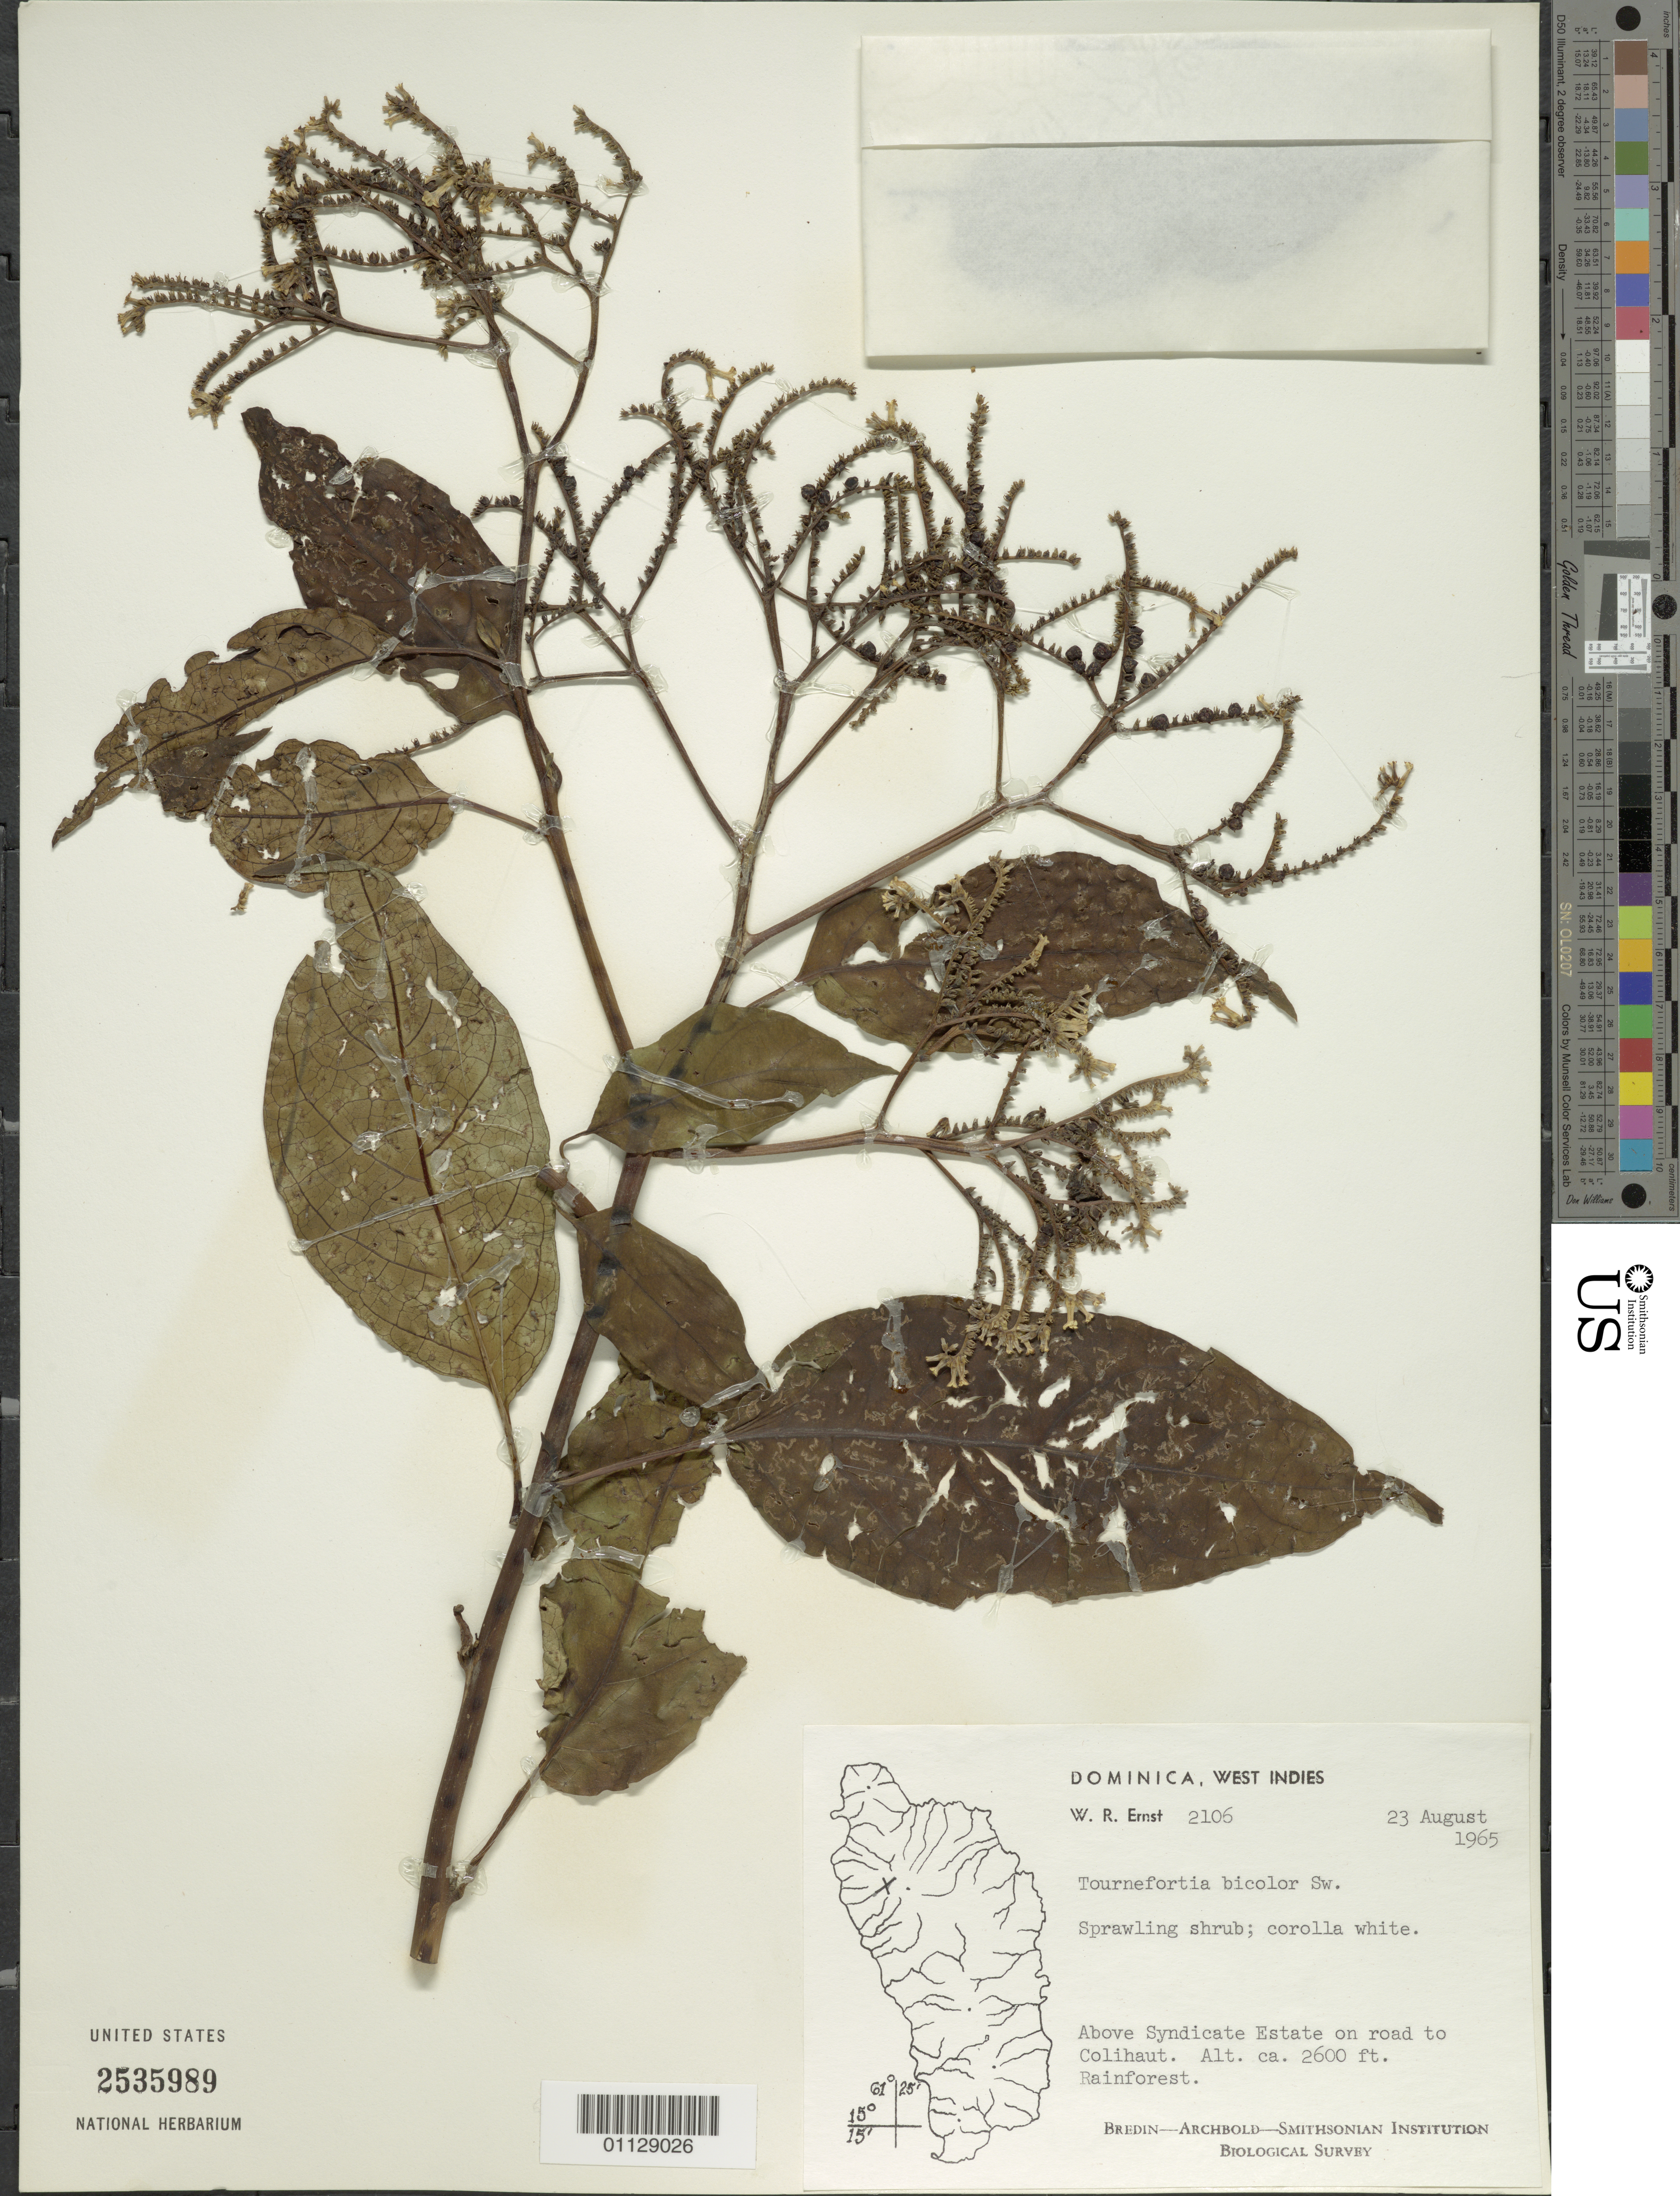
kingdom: Plantae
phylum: Tracheophyta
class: Magnoliopsida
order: Boraginales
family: Heliotropiaceae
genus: Tournefortia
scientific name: Tournefortia bicolor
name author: Sw.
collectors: W. R. Ernst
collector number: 2106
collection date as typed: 23 Aug 1965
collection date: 1965-08-23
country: Dominica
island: Dominica I.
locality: Above Syndicate Estate on road to Colihaut, rainforest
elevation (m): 792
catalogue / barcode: US 2535989